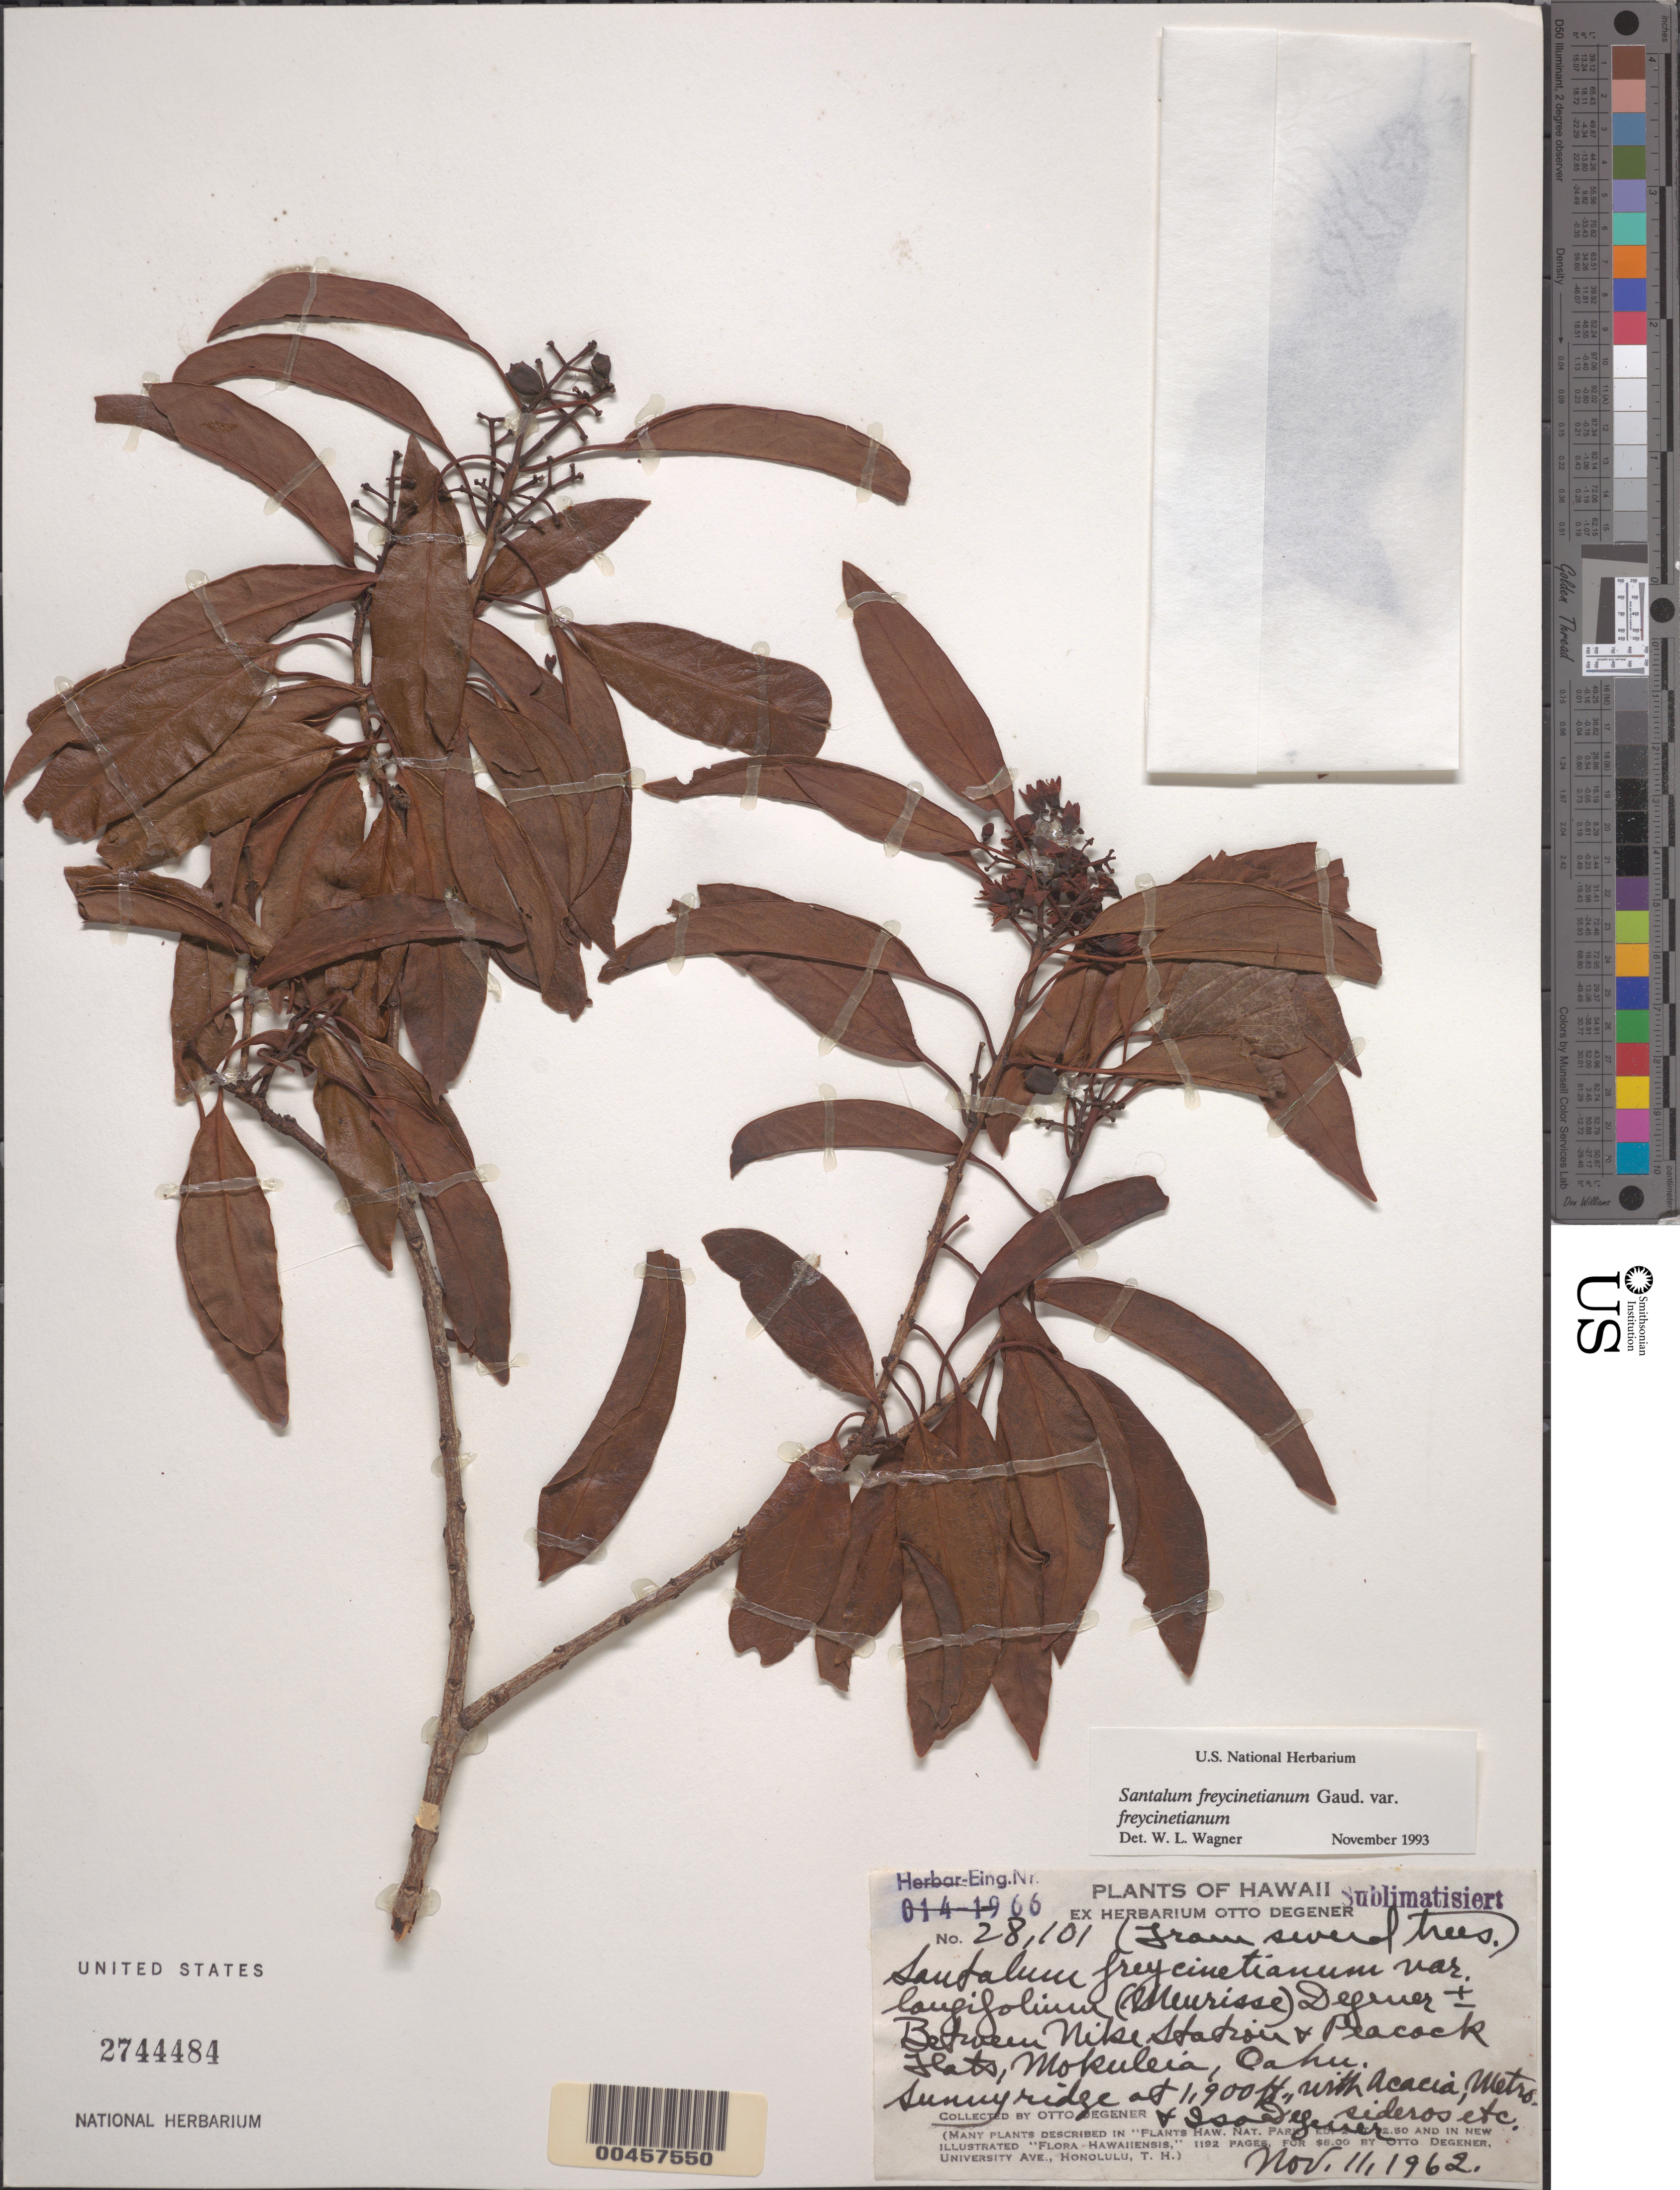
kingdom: Plantae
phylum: Tracheophyta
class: Magnoliopsida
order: Santalales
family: Santalaceae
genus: Santalum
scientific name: Santalum freycinetianum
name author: Gaudich.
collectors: O. Degener & I. Degener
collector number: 28101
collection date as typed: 11 Nov 1962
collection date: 1962-11-11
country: United States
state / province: Hawaii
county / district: Honolulu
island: Oahu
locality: Between Nike Station & Peacock Flats, Mokuleia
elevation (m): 579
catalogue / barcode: US 2744484